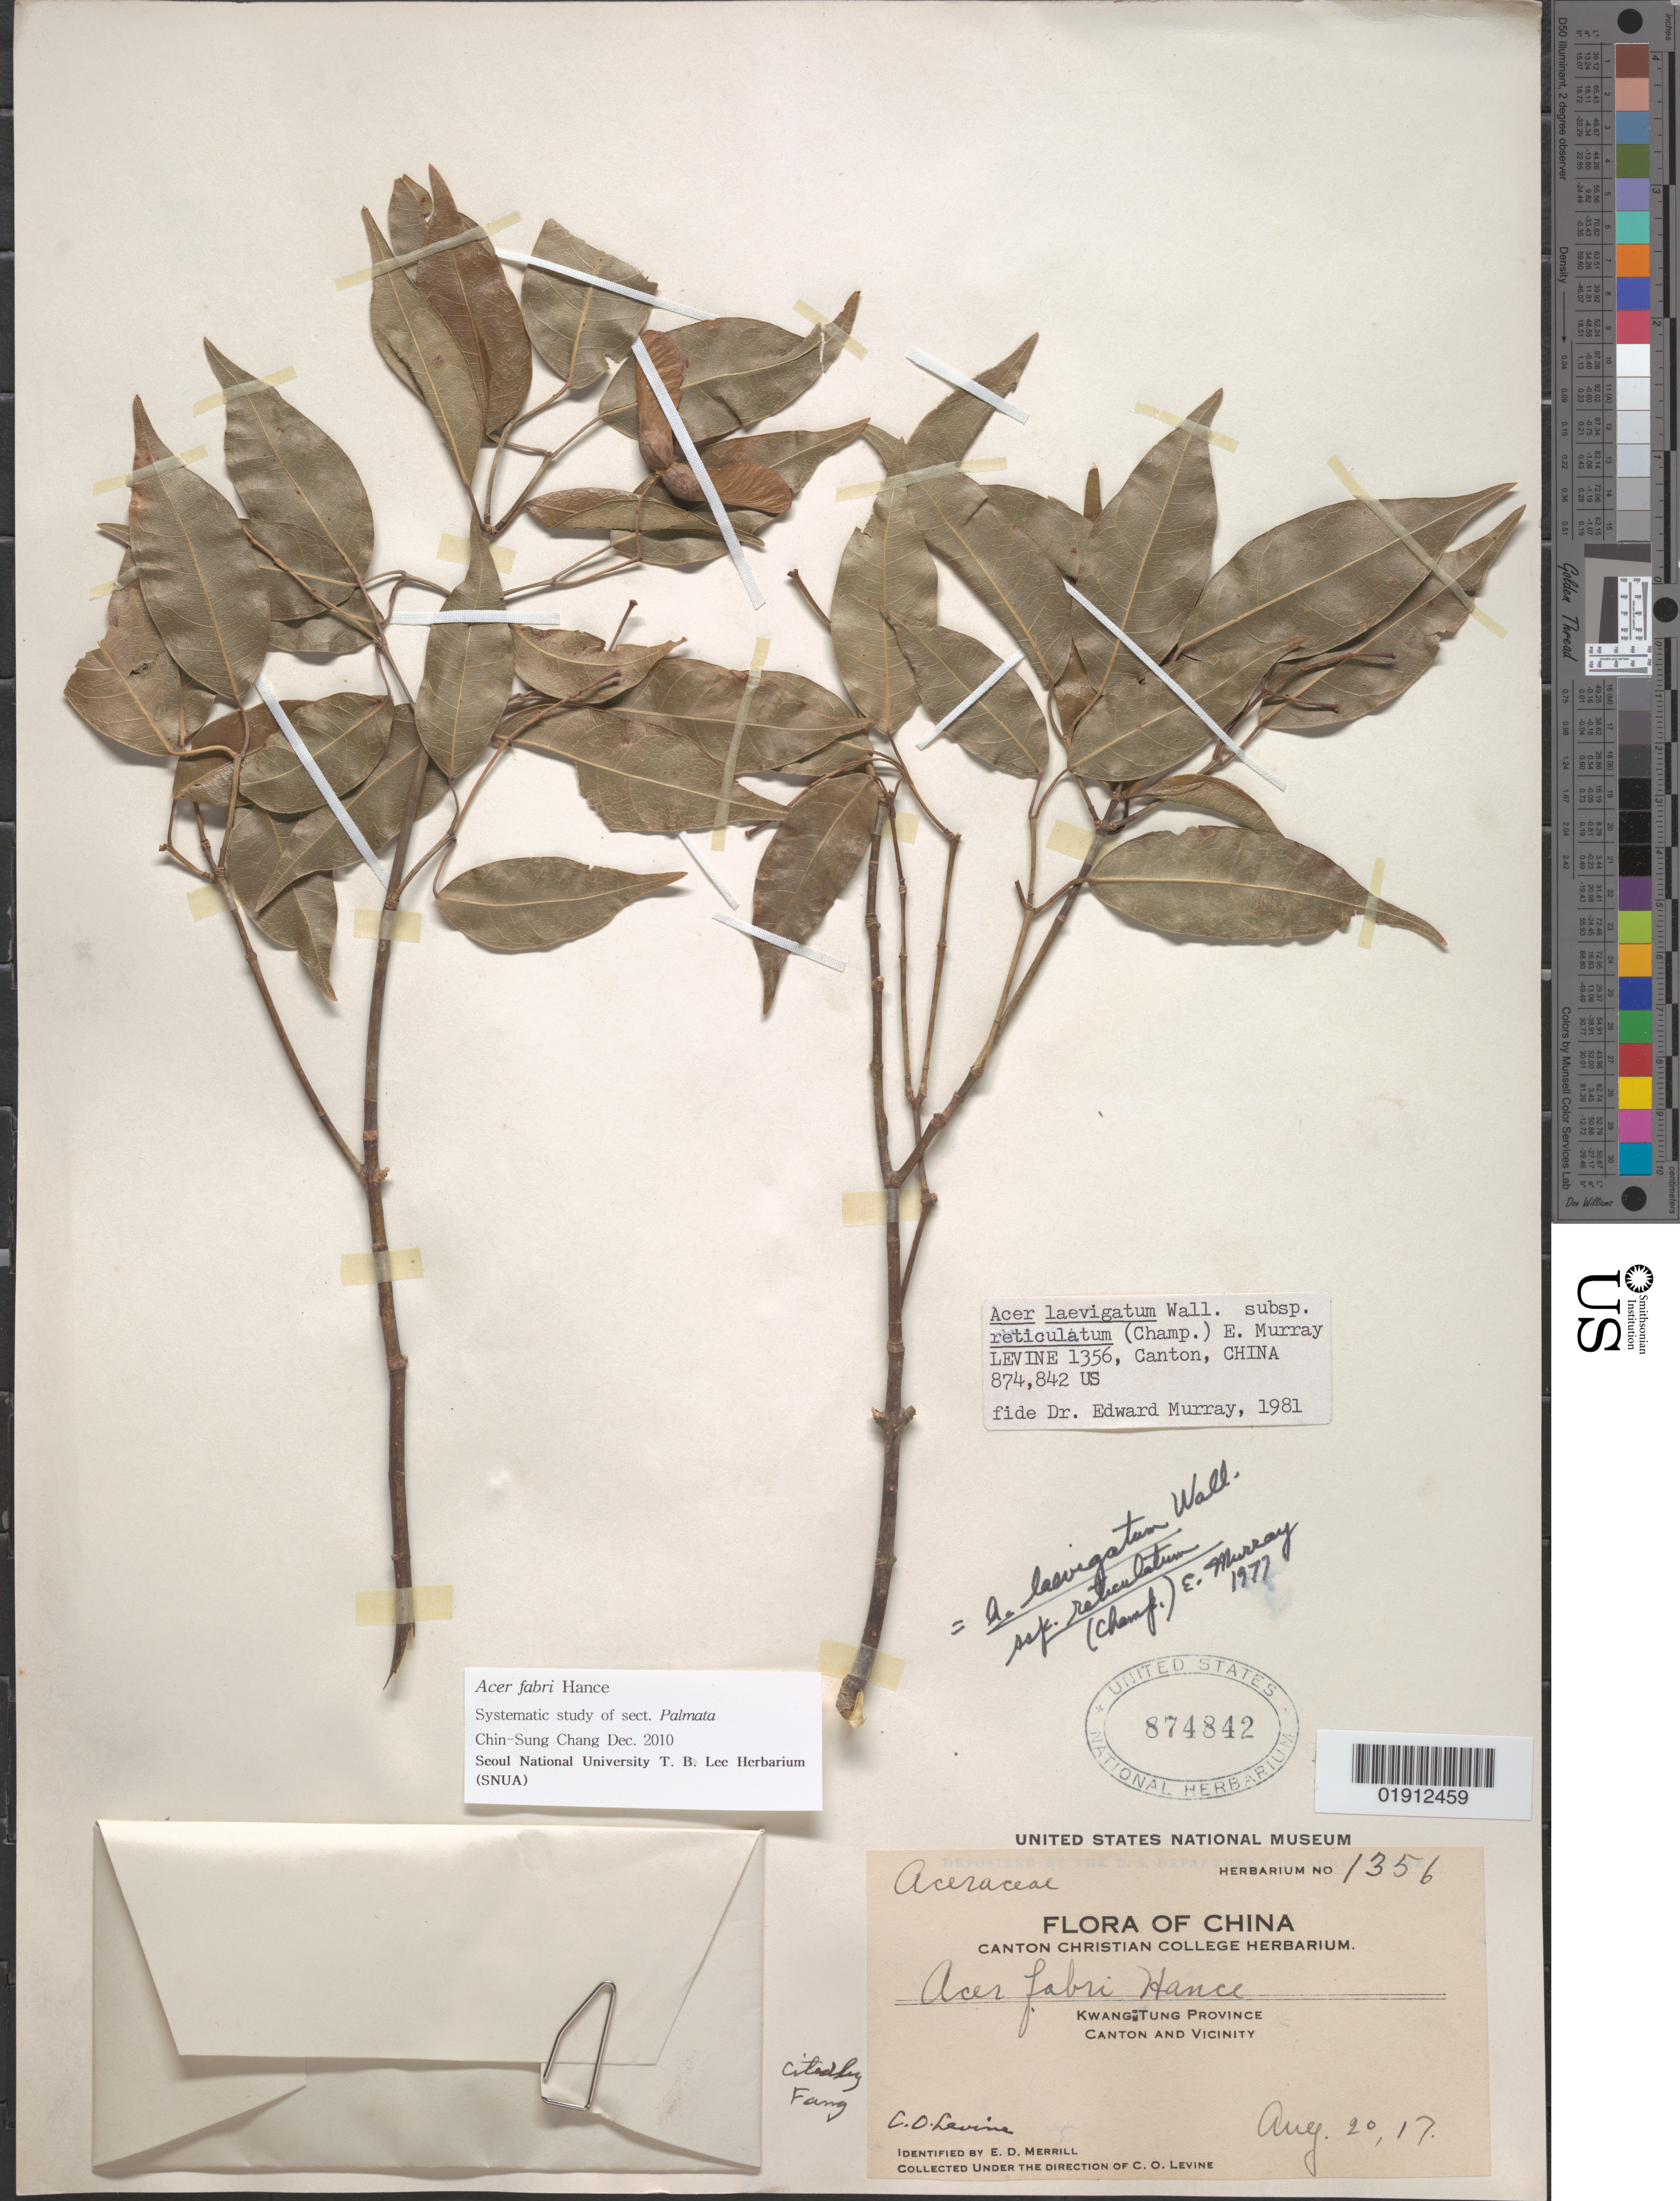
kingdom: Plantae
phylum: Tracheophyta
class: Magnoliopsida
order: Sapindales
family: Sapindaceae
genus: Acer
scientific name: Acer fabri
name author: Hance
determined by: Chang, C. S., (SNUA)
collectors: C. O. Levine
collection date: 1917-08-20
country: China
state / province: Guangdong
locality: Kwang Tung [Guangdong] Province, Canton and vicinity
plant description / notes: Herbarium No. 1356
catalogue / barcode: US 874842